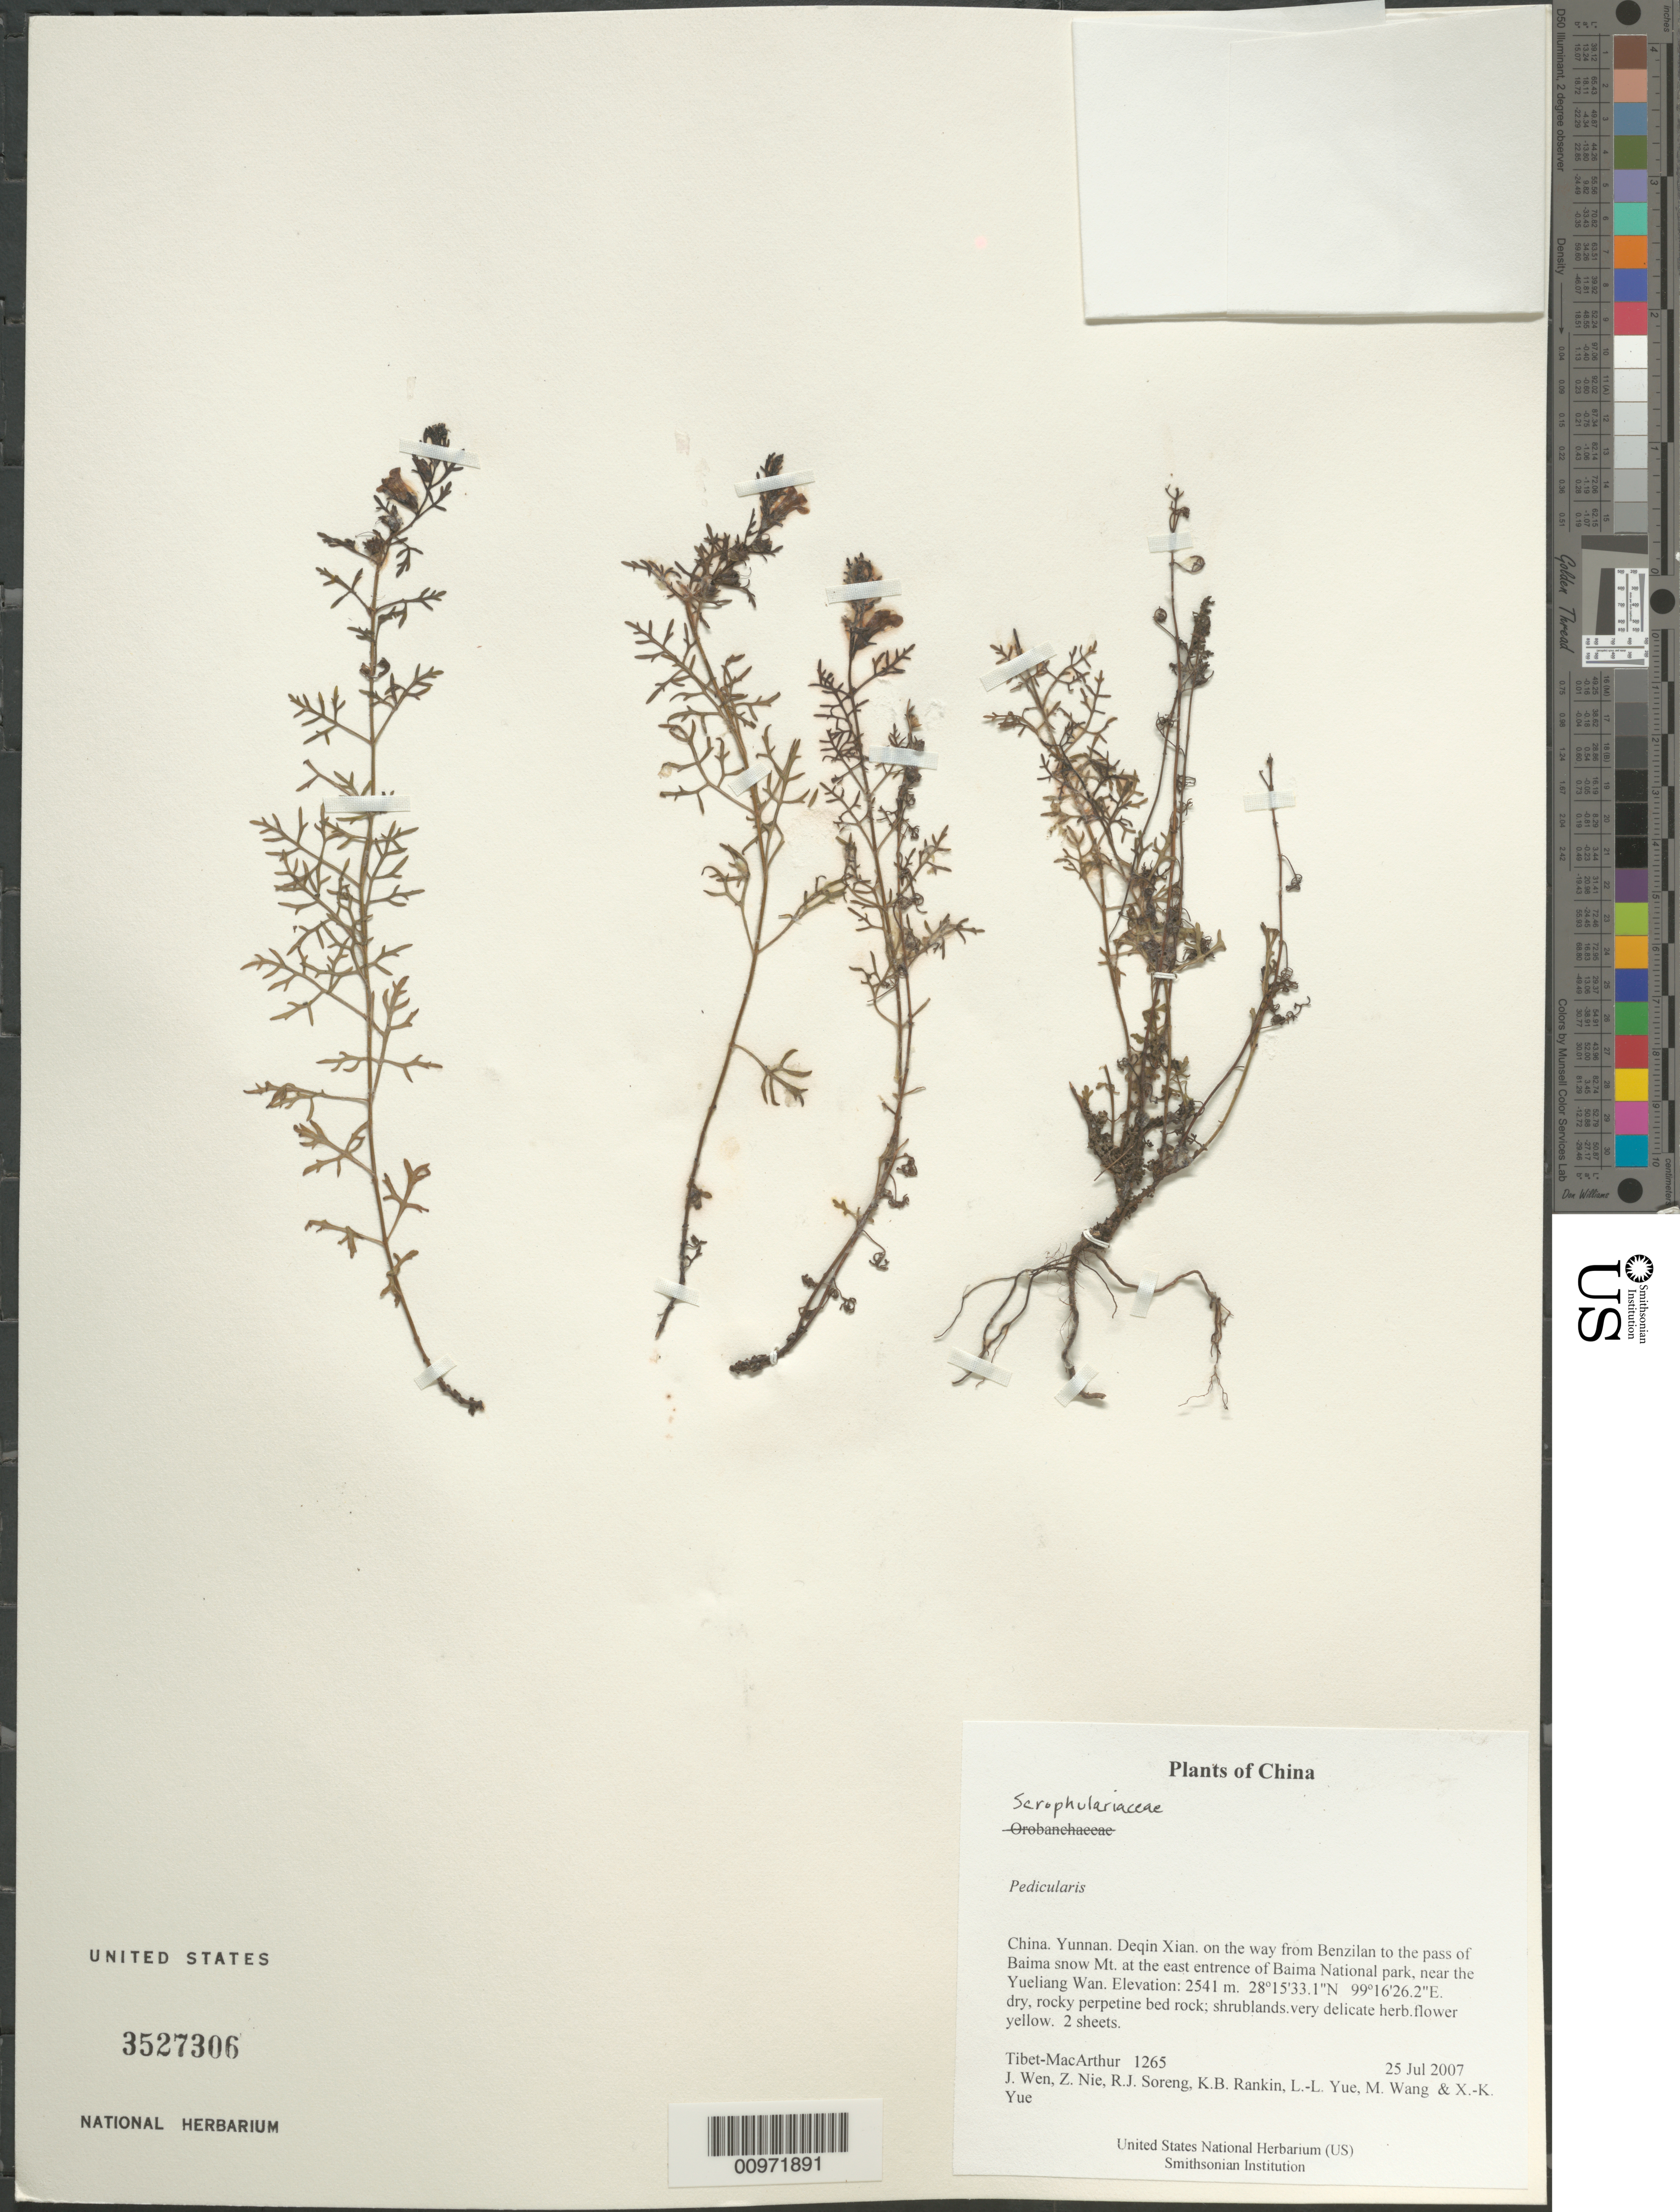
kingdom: Plantae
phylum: Tracheophyta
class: Magnoliopsida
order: Lamiales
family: Orobanchaceae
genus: Pedicularis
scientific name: Pedicularis sp.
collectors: Tibet-MacArthur, J. Wen, Z. Nie, R. J. Soreng, K. Rankin, L. Yue, M. Wang & X. Yue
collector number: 1265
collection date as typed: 25 Jul 2007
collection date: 2007-07-25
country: China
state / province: Yunnan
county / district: Deqin Xian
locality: on the way from Benzilan to the pass of Baima snow Mt. at the east entrence of Baima National park, near the Yueliang Wan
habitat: dry, rocky perpetine bed rock; shrublands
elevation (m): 2541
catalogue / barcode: US 3527306